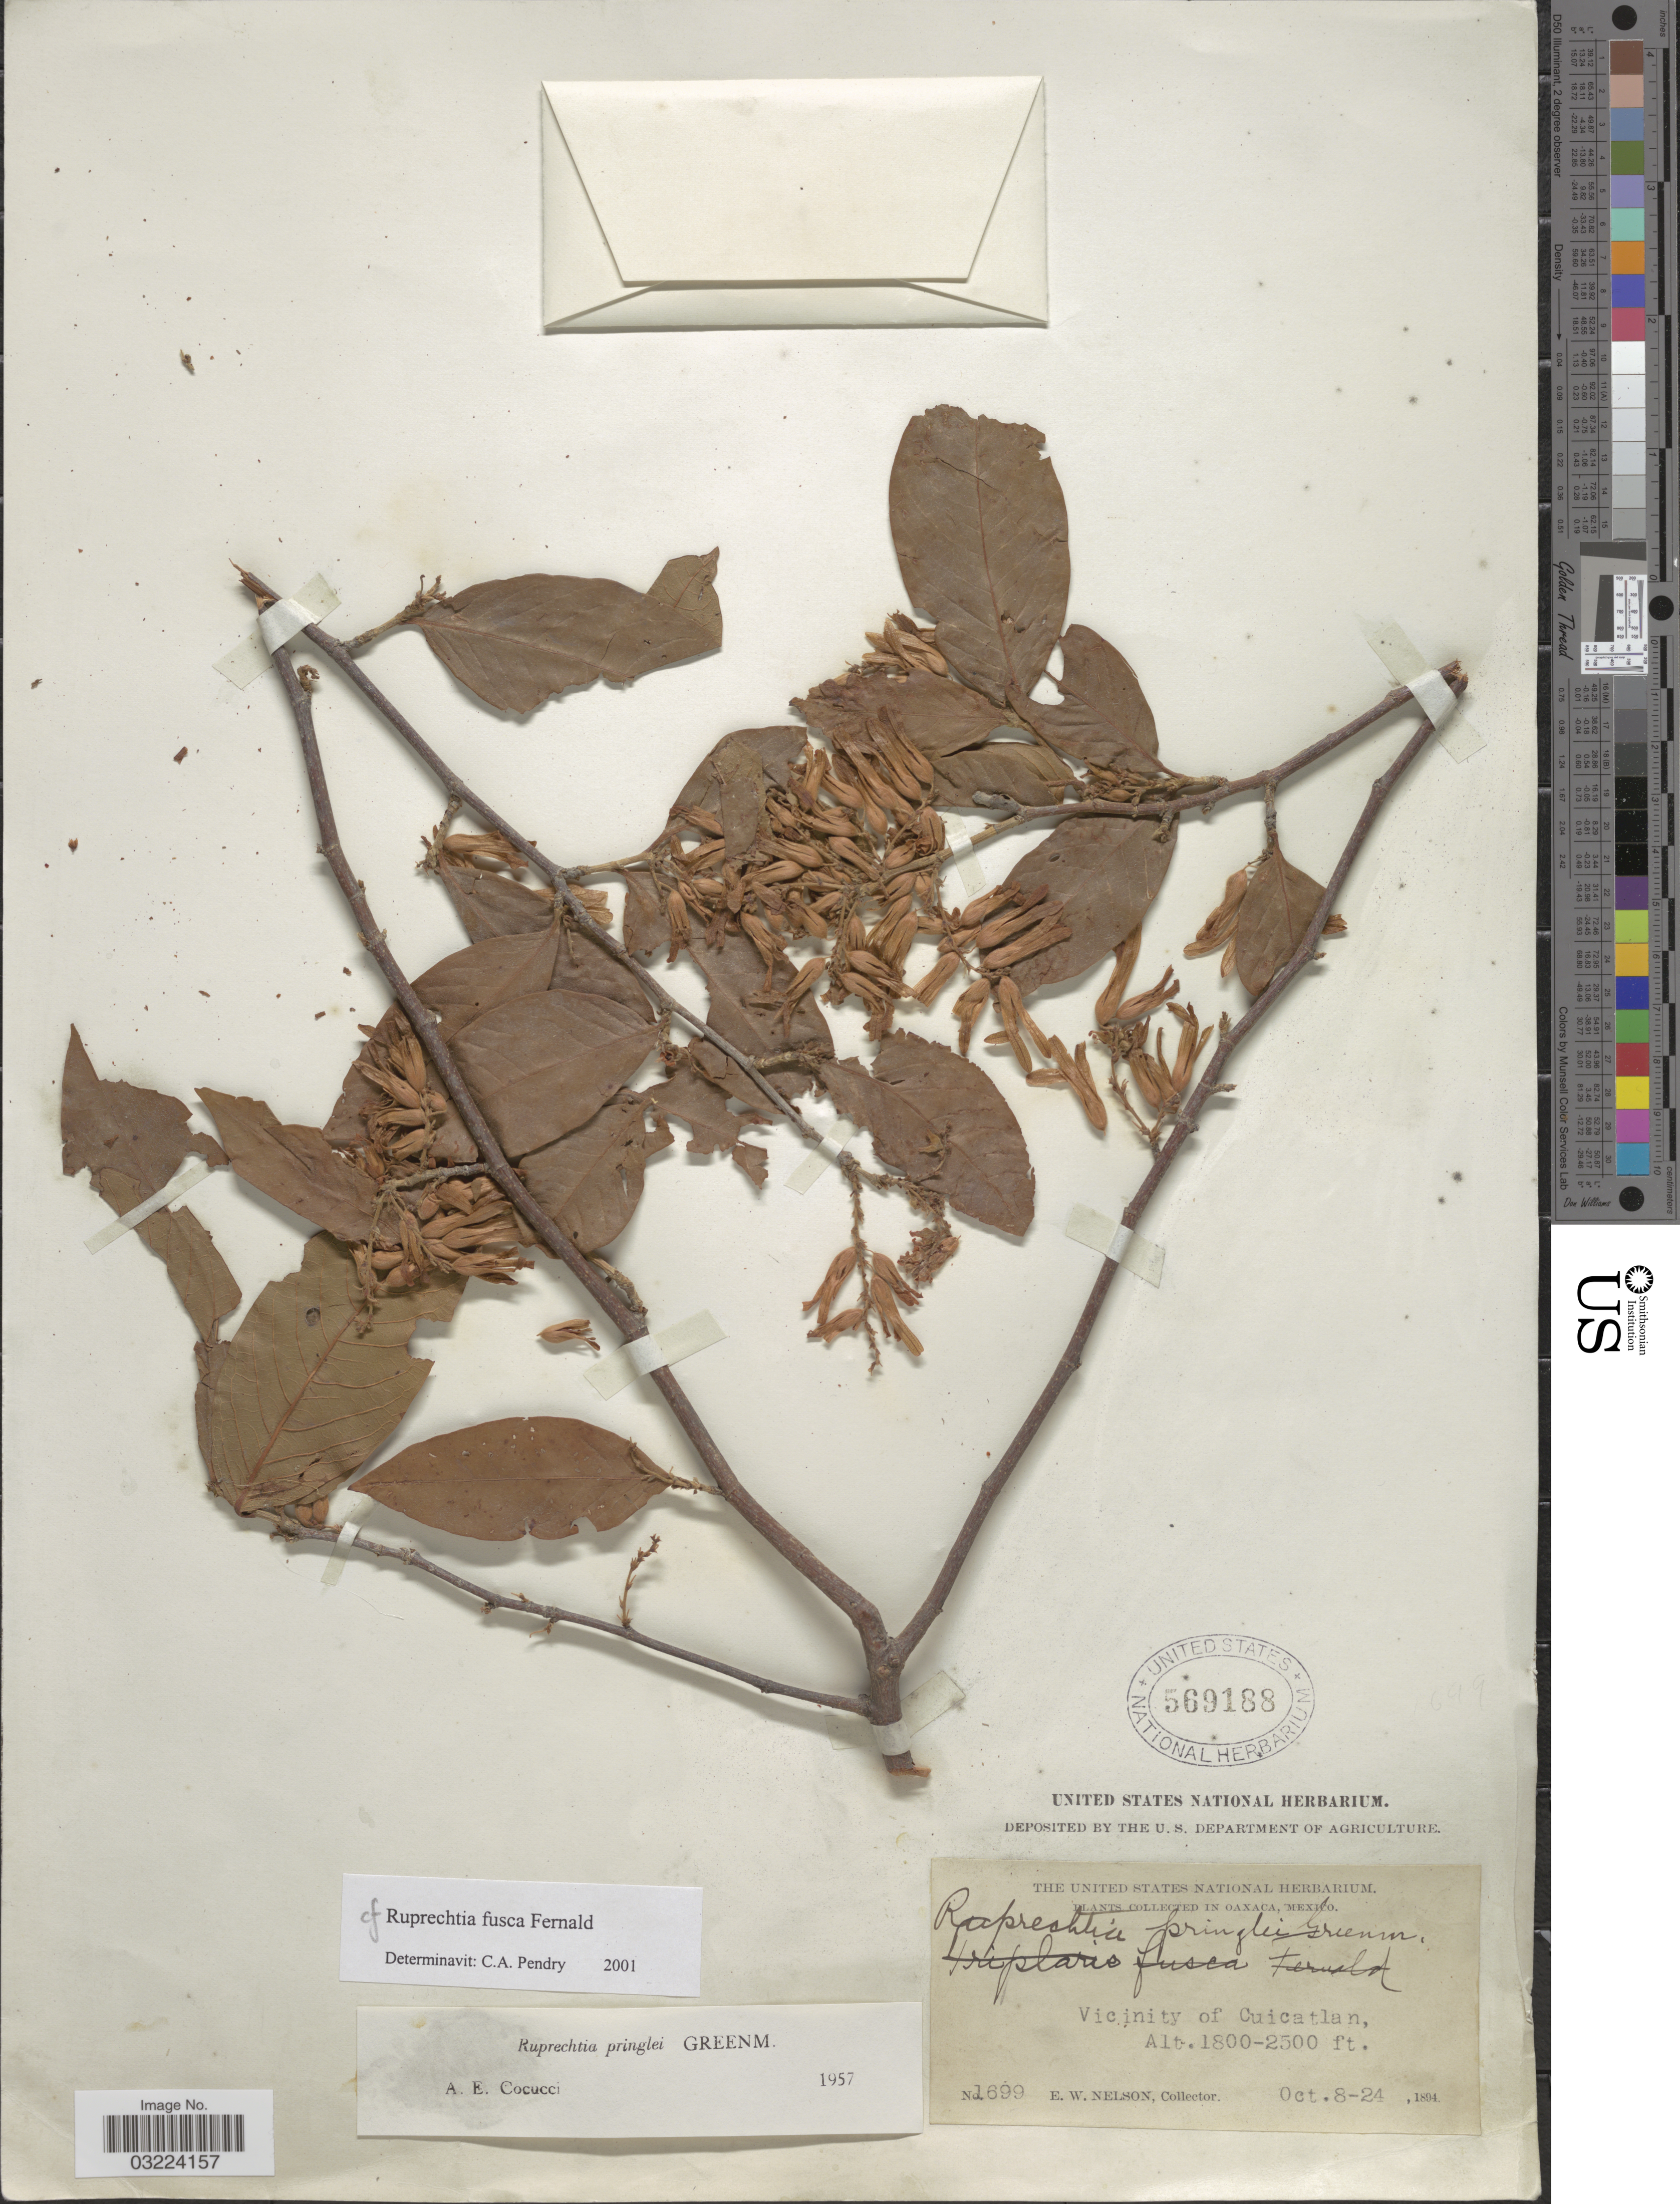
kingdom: Plantae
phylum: Tracheophyta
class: Magnoliopsida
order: Caryophyllales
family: Polygonaceae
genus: Ruprechtia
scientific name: Ruprechtia fusca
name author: Fernald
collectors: E. W. Nelson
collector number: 1699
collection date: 1894-10-08/1894-10-24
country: Mexico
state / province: Oaxaca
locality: Vicinity of Cuicatlan.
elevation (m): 549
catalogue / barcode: US 569188